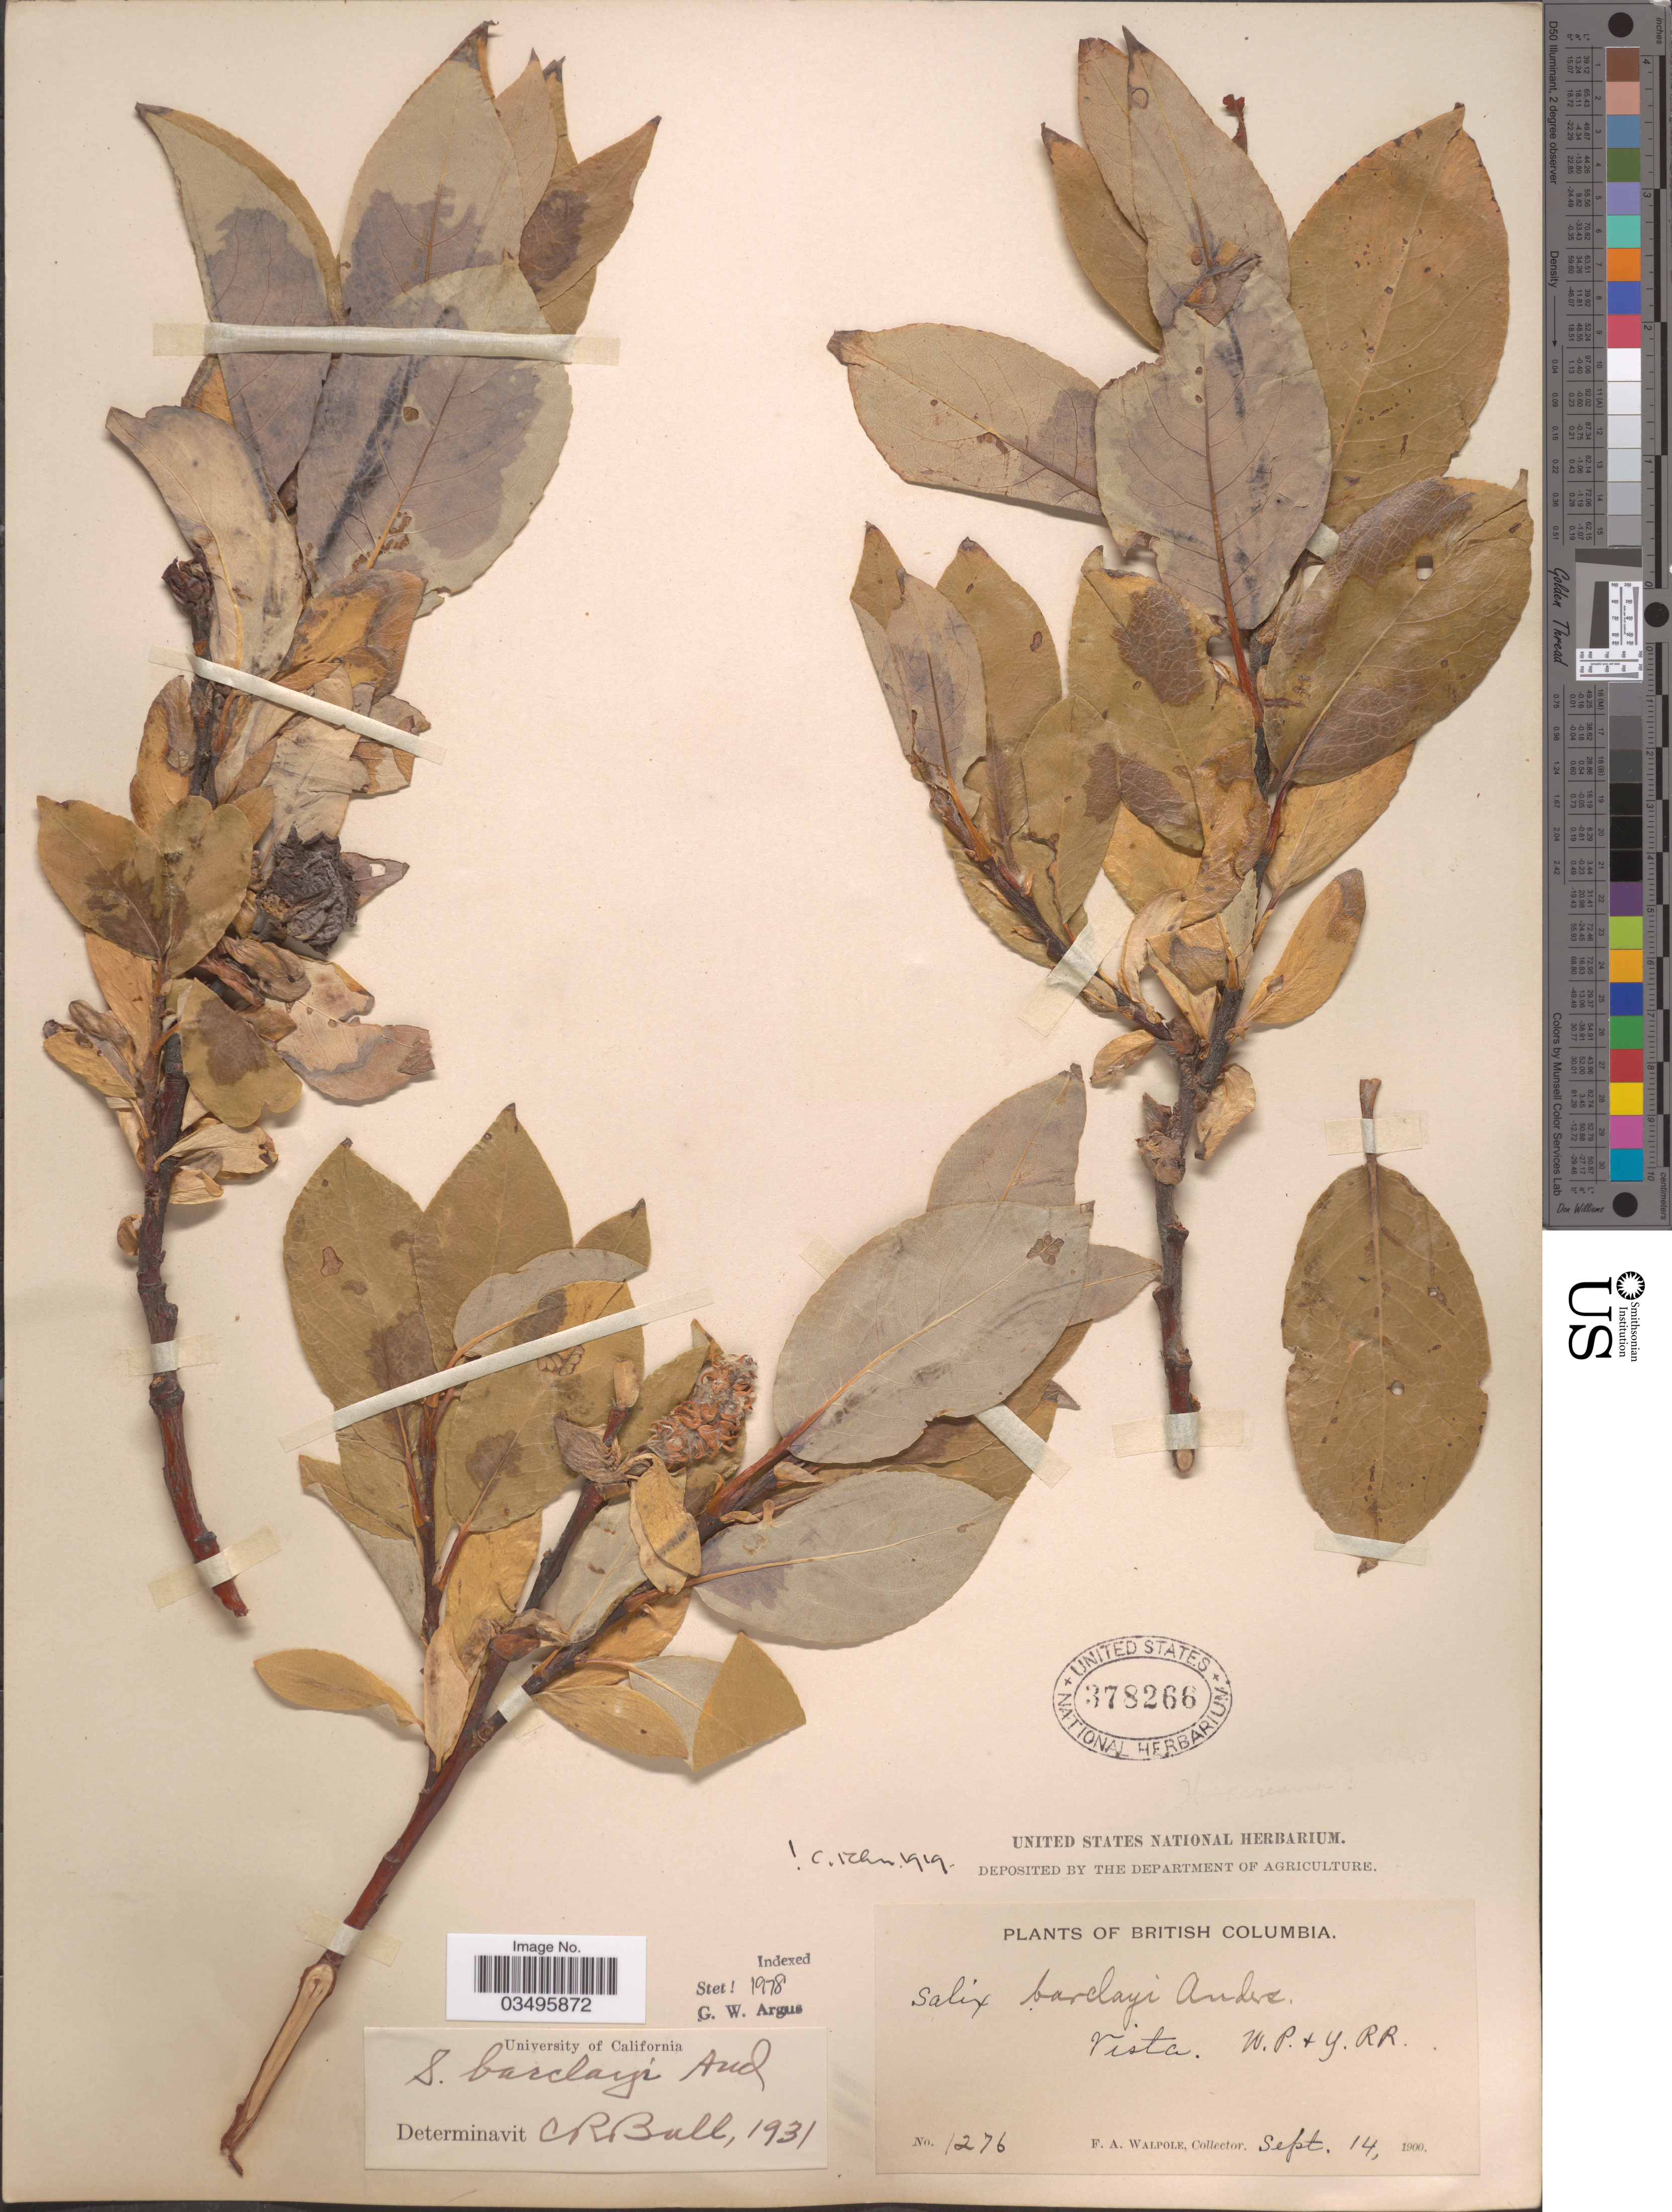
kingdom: Plantae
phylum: Tracheophyta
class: Magnoliopsida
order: Malpighiales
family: Salicaceae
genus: Salix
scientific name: Salix barclayi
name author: Andersson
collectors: F. Walpole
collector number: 1276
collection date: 1900-09-14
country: Canada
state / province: British Columbia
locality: Vista. W.P. + Y. R. R.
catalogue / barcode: US 378266